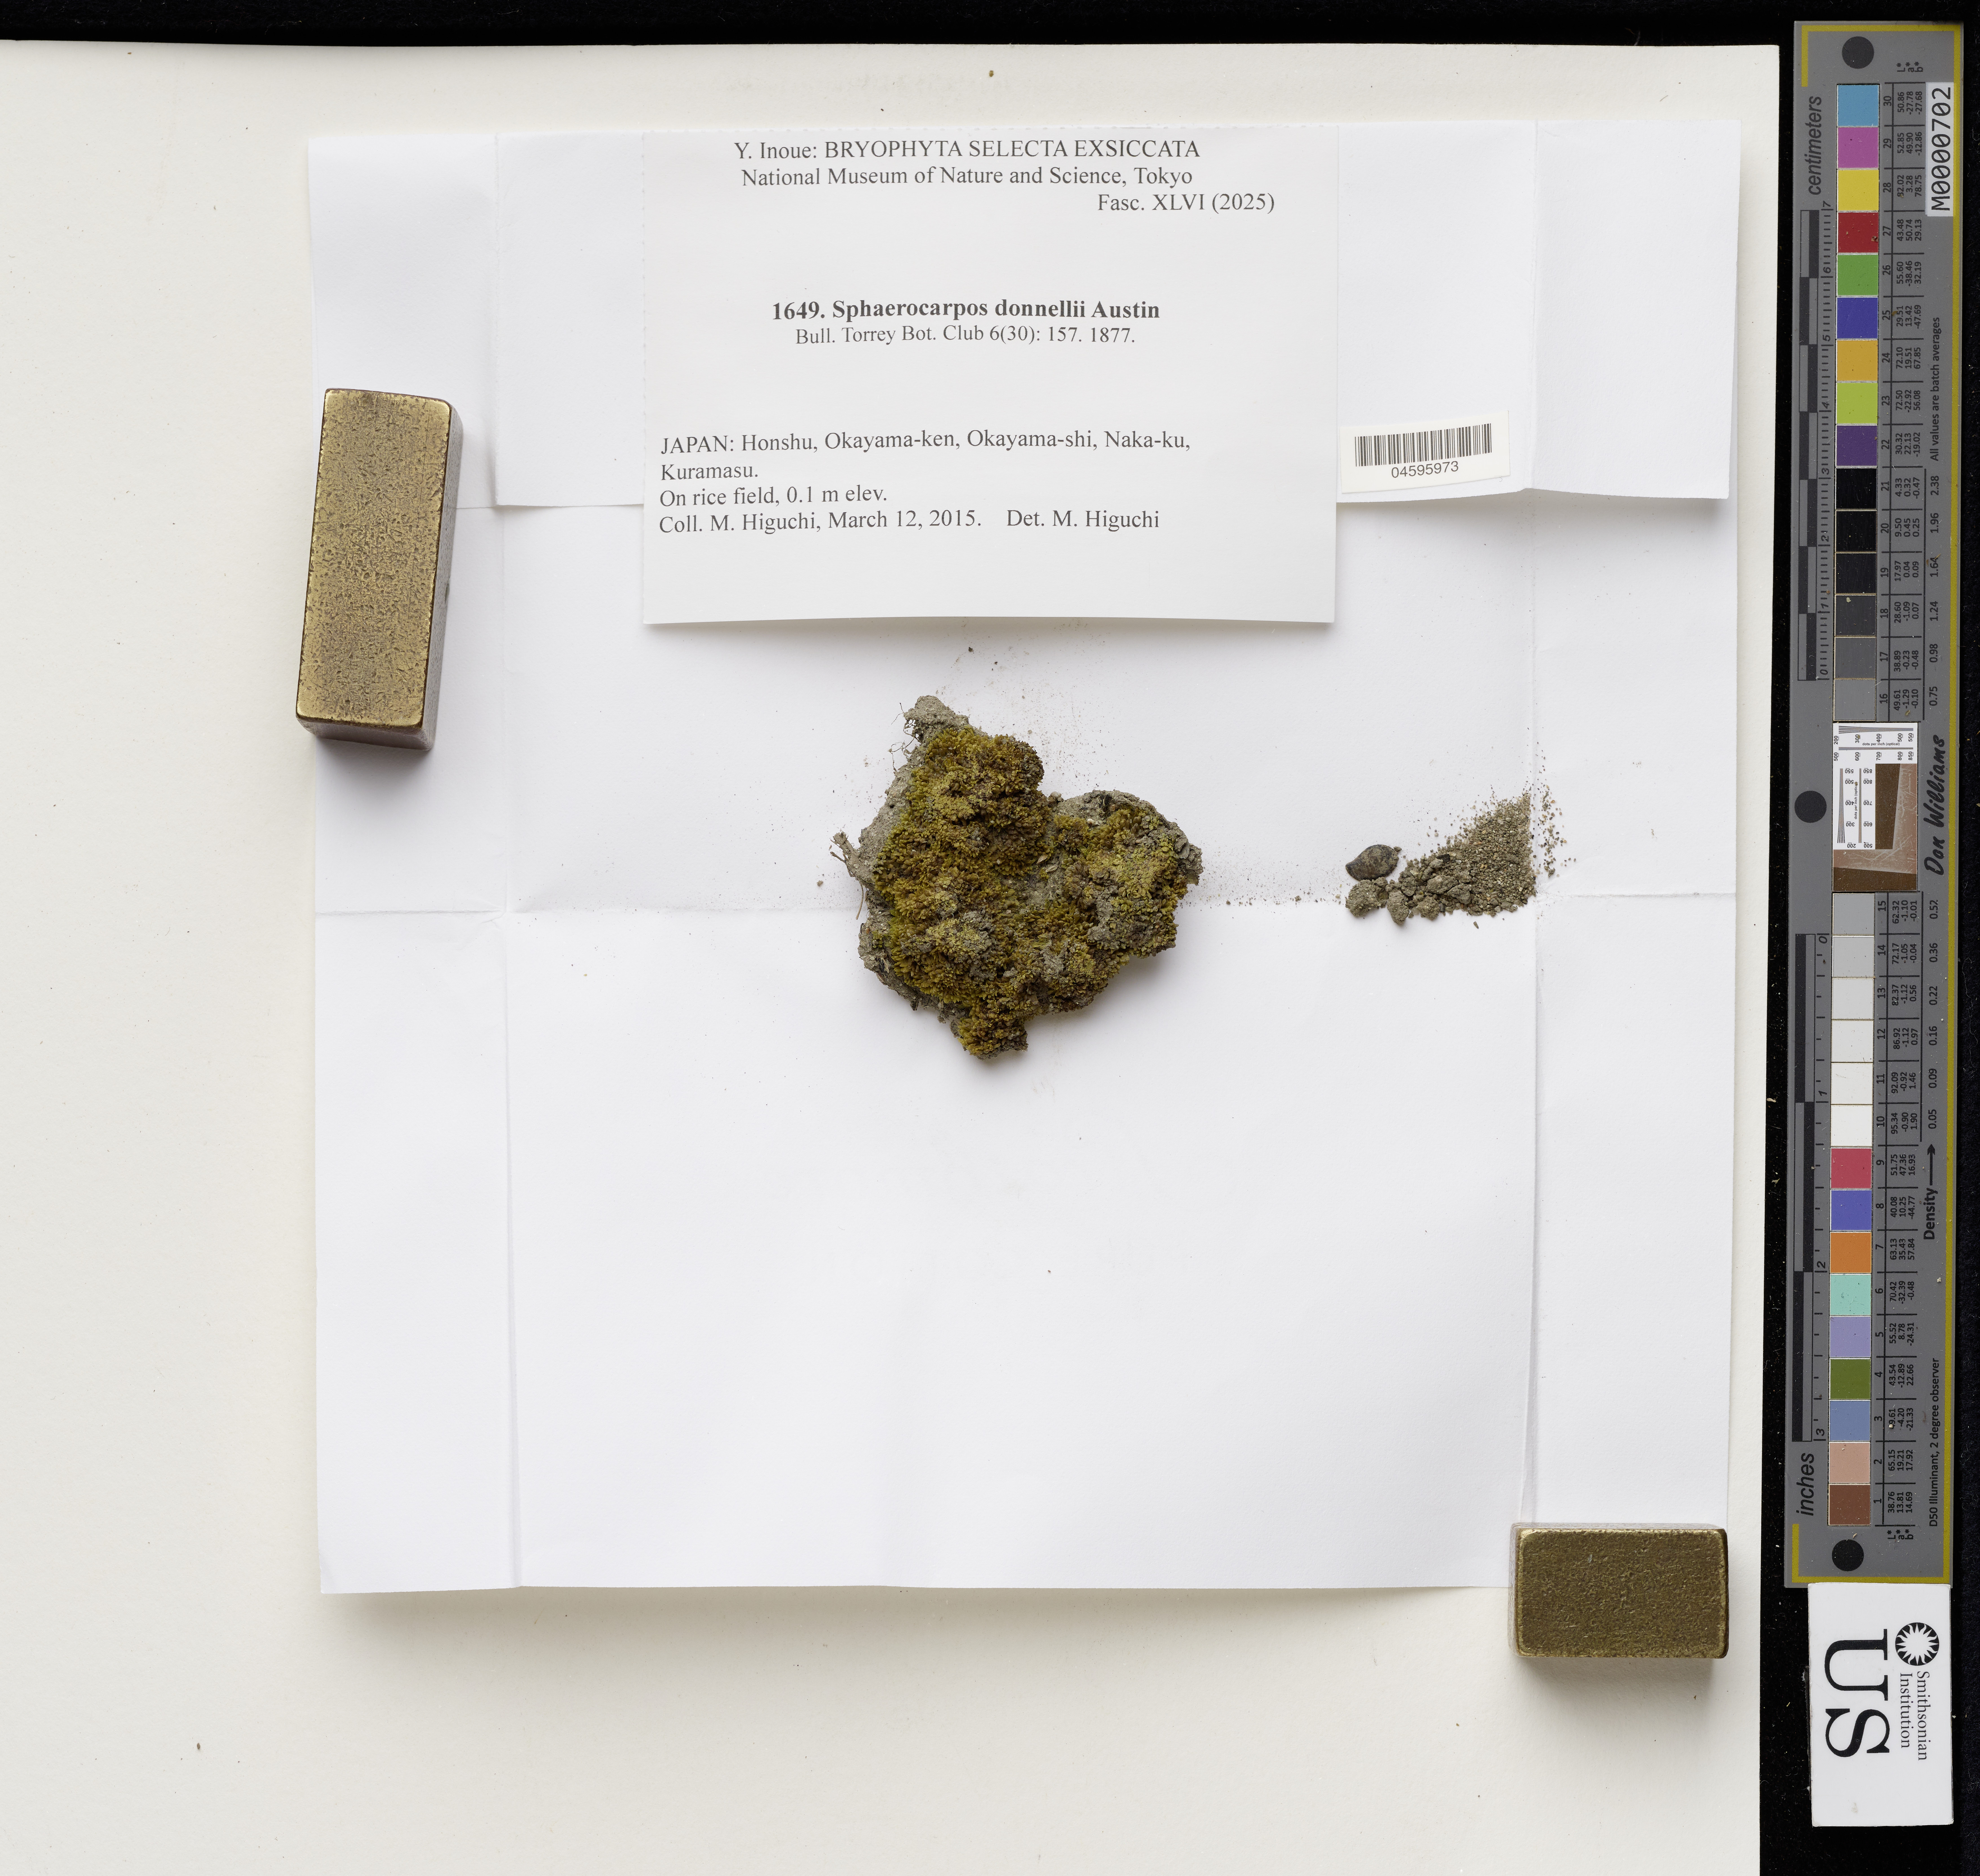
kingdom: Plantae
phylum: Marchantiophyta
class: Marchantiopsida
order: Sphaerocarpales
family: Sphaerocarpaceae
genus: Sphaerocarpus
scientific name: Sphaerocarpus donnellii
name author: Austin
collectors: M. Higuchi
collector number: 1649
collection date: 2015-03-12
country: Japan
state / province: Okayama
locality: Honshu, Okayama-ken, Okayama-shi, Naka-ku, Kuramasu.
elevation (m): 0.1